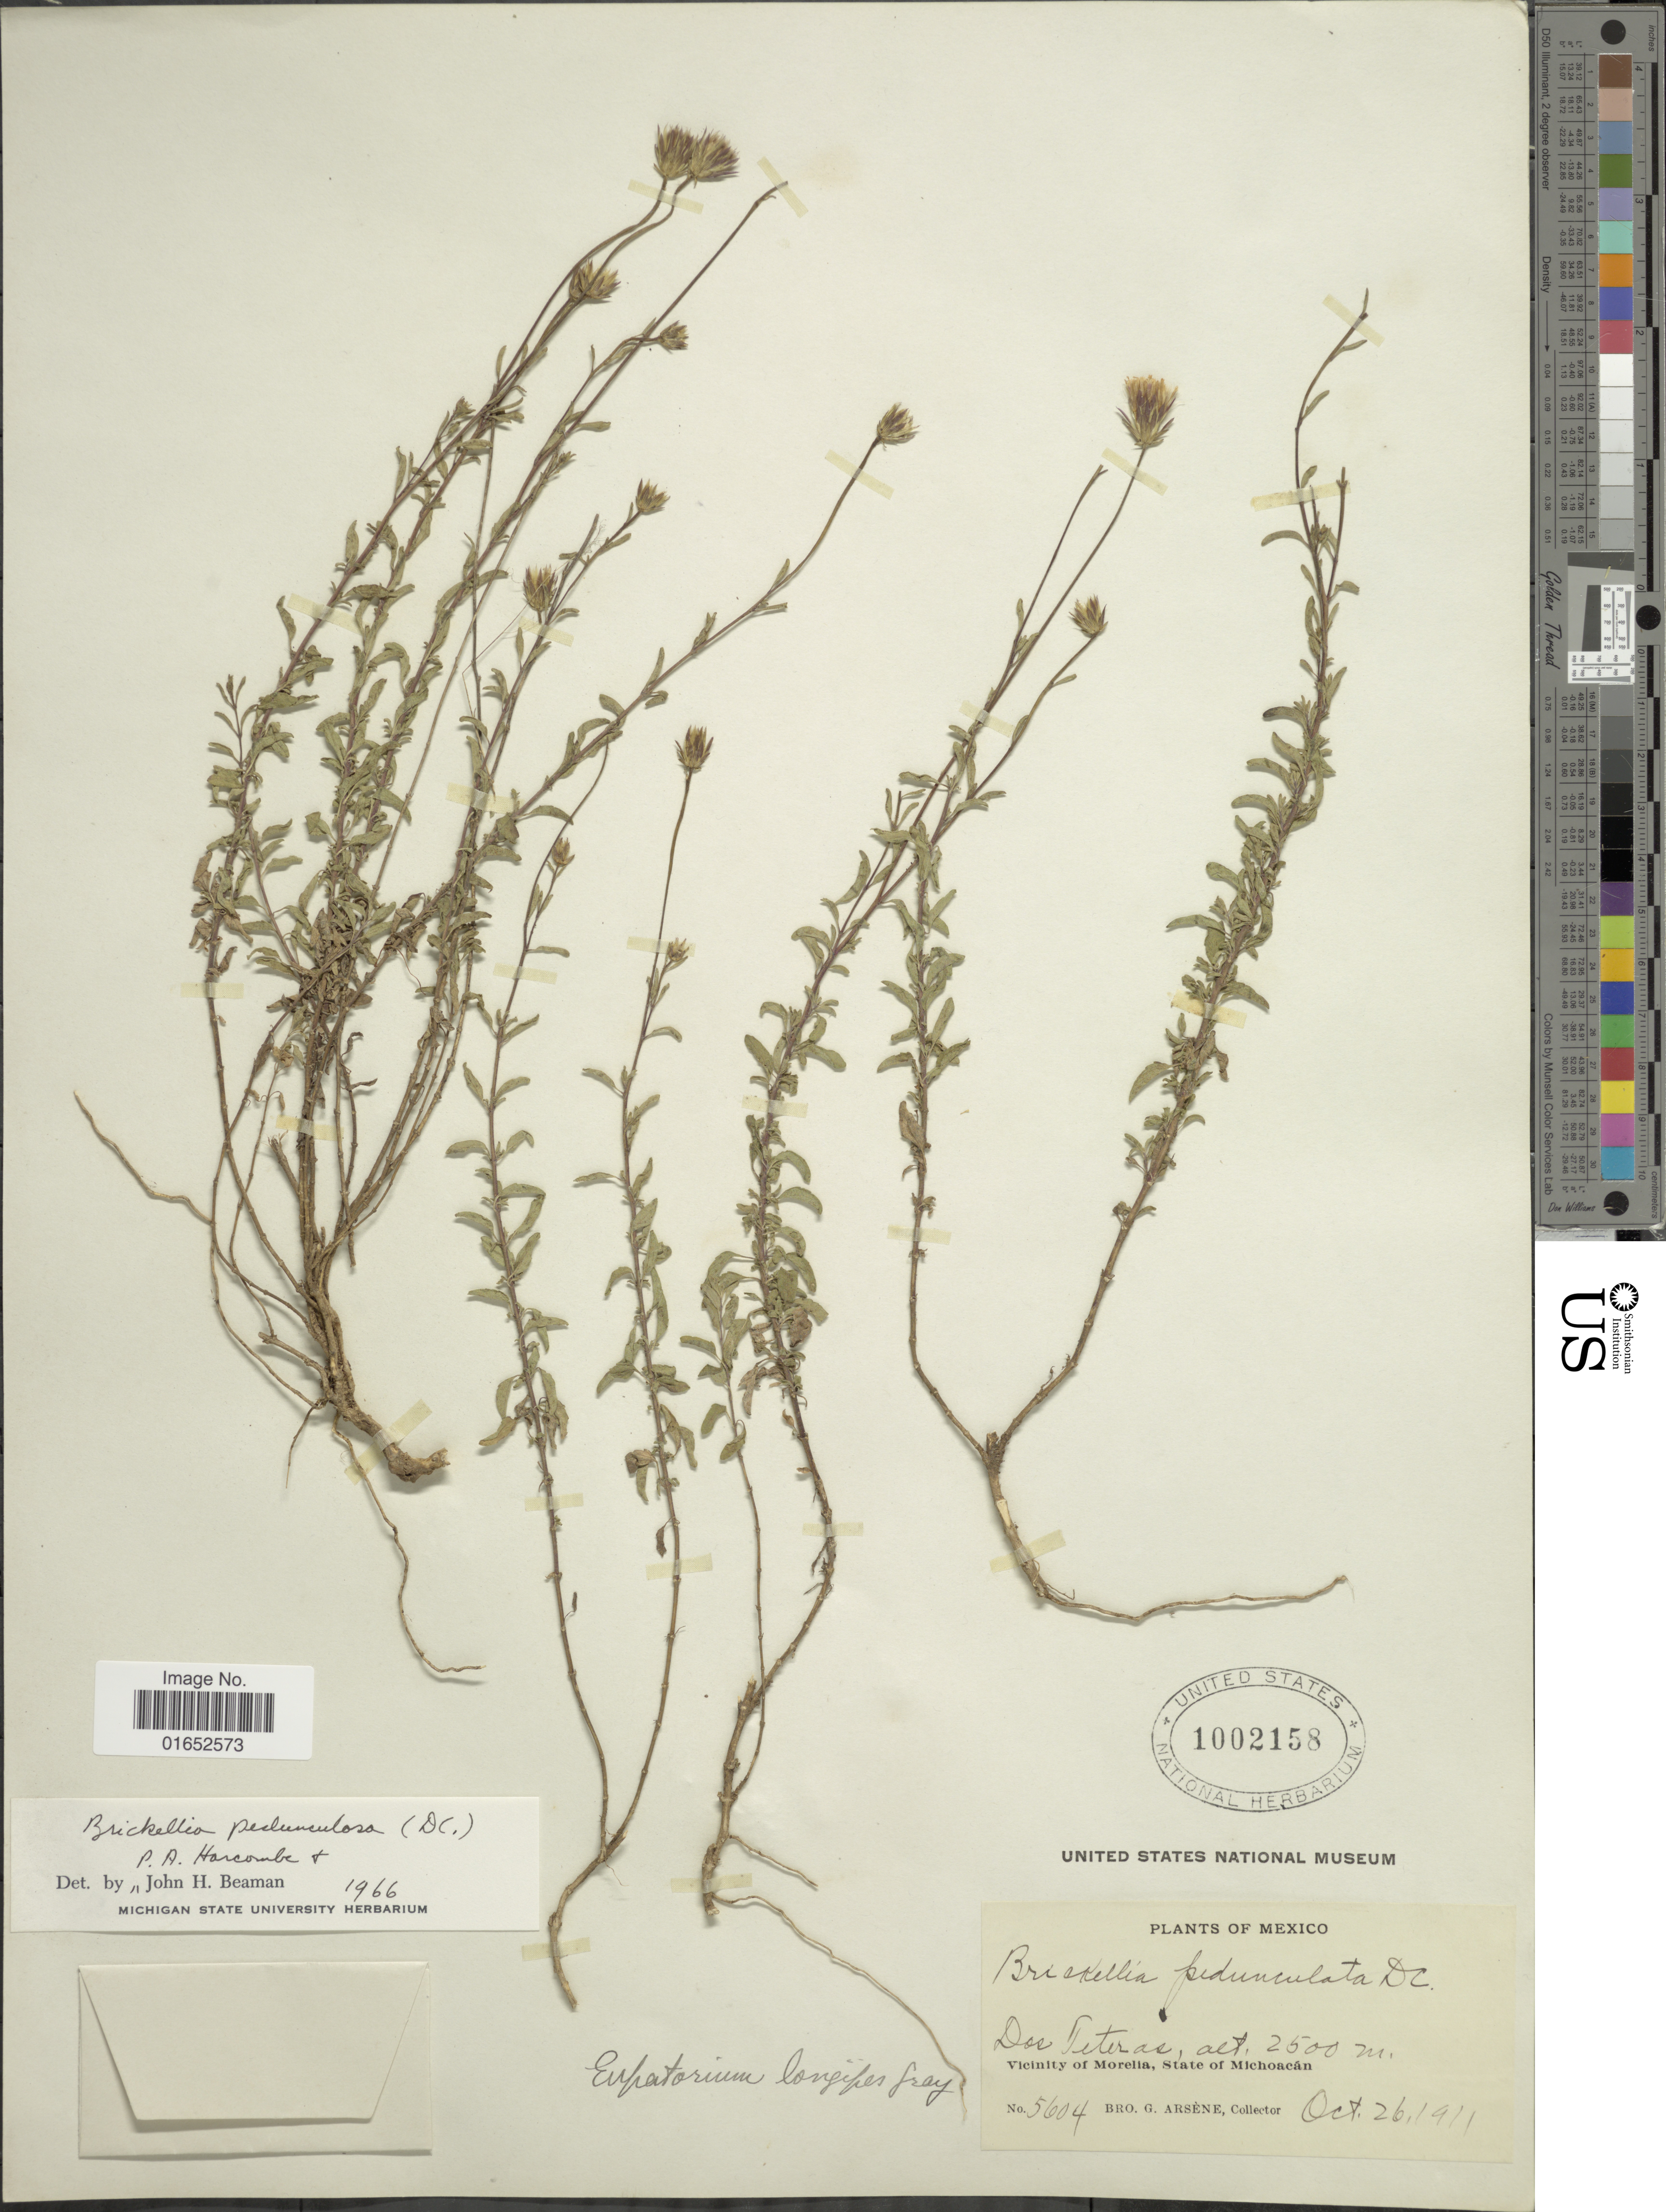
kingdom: Plantae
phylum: Tracheophyta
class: Magnoliopsida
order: Asterales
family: Asteraceae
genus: Phanerostylis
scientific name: Phanerostylis pedunculosa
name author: (DC.) R.M. King & H. Rob.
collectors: Bro. G. Arsène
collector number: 5604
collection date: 1911-10-26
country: Mexico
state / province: Michoacán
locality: Dos Teteras, Vicinity of Morelia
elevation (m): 2500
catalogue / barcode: US 1002158